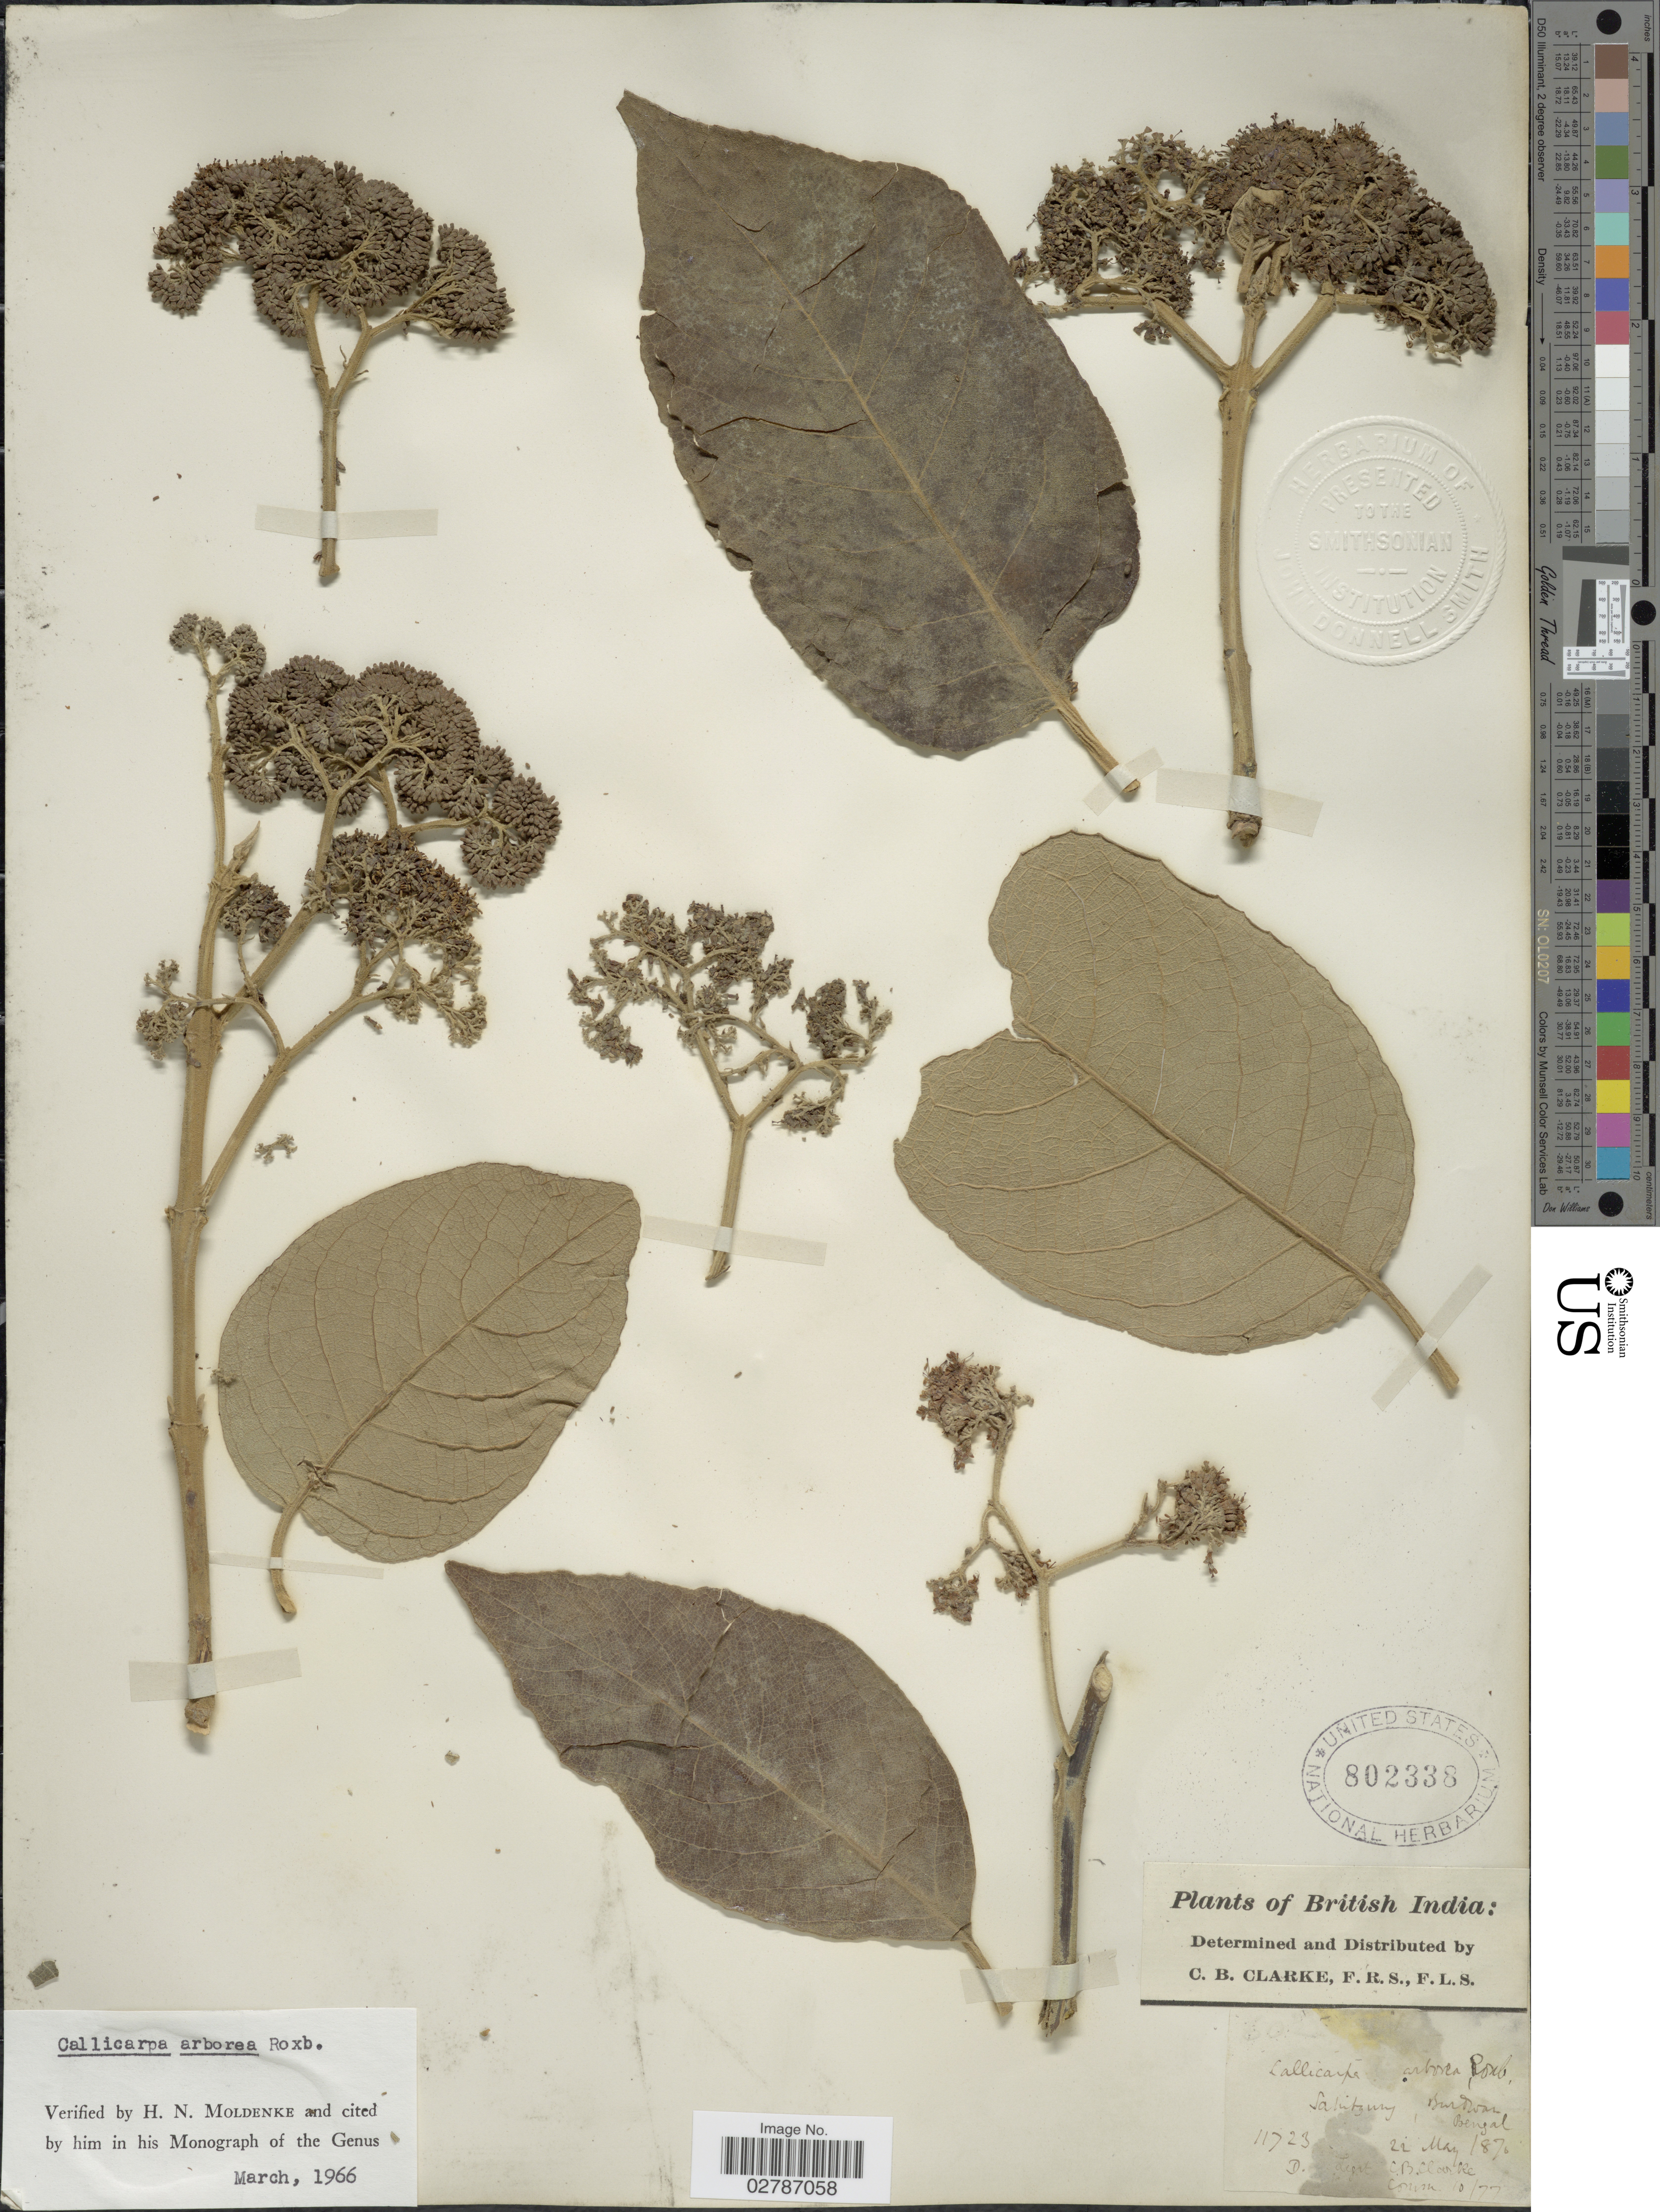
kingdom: Plantae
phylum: Tracheophyta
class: Magnoliopsida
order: Lamiales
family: Lamiaceae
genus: Callicarpa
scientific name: Callicarpa arborea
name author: Roxb.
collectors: C. B. Clarke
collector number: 11723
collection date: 1876-05-22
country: India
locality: British India. Salitzury [interpreted], Burdwan [interpreted] Bengal.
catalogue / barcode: US 802338